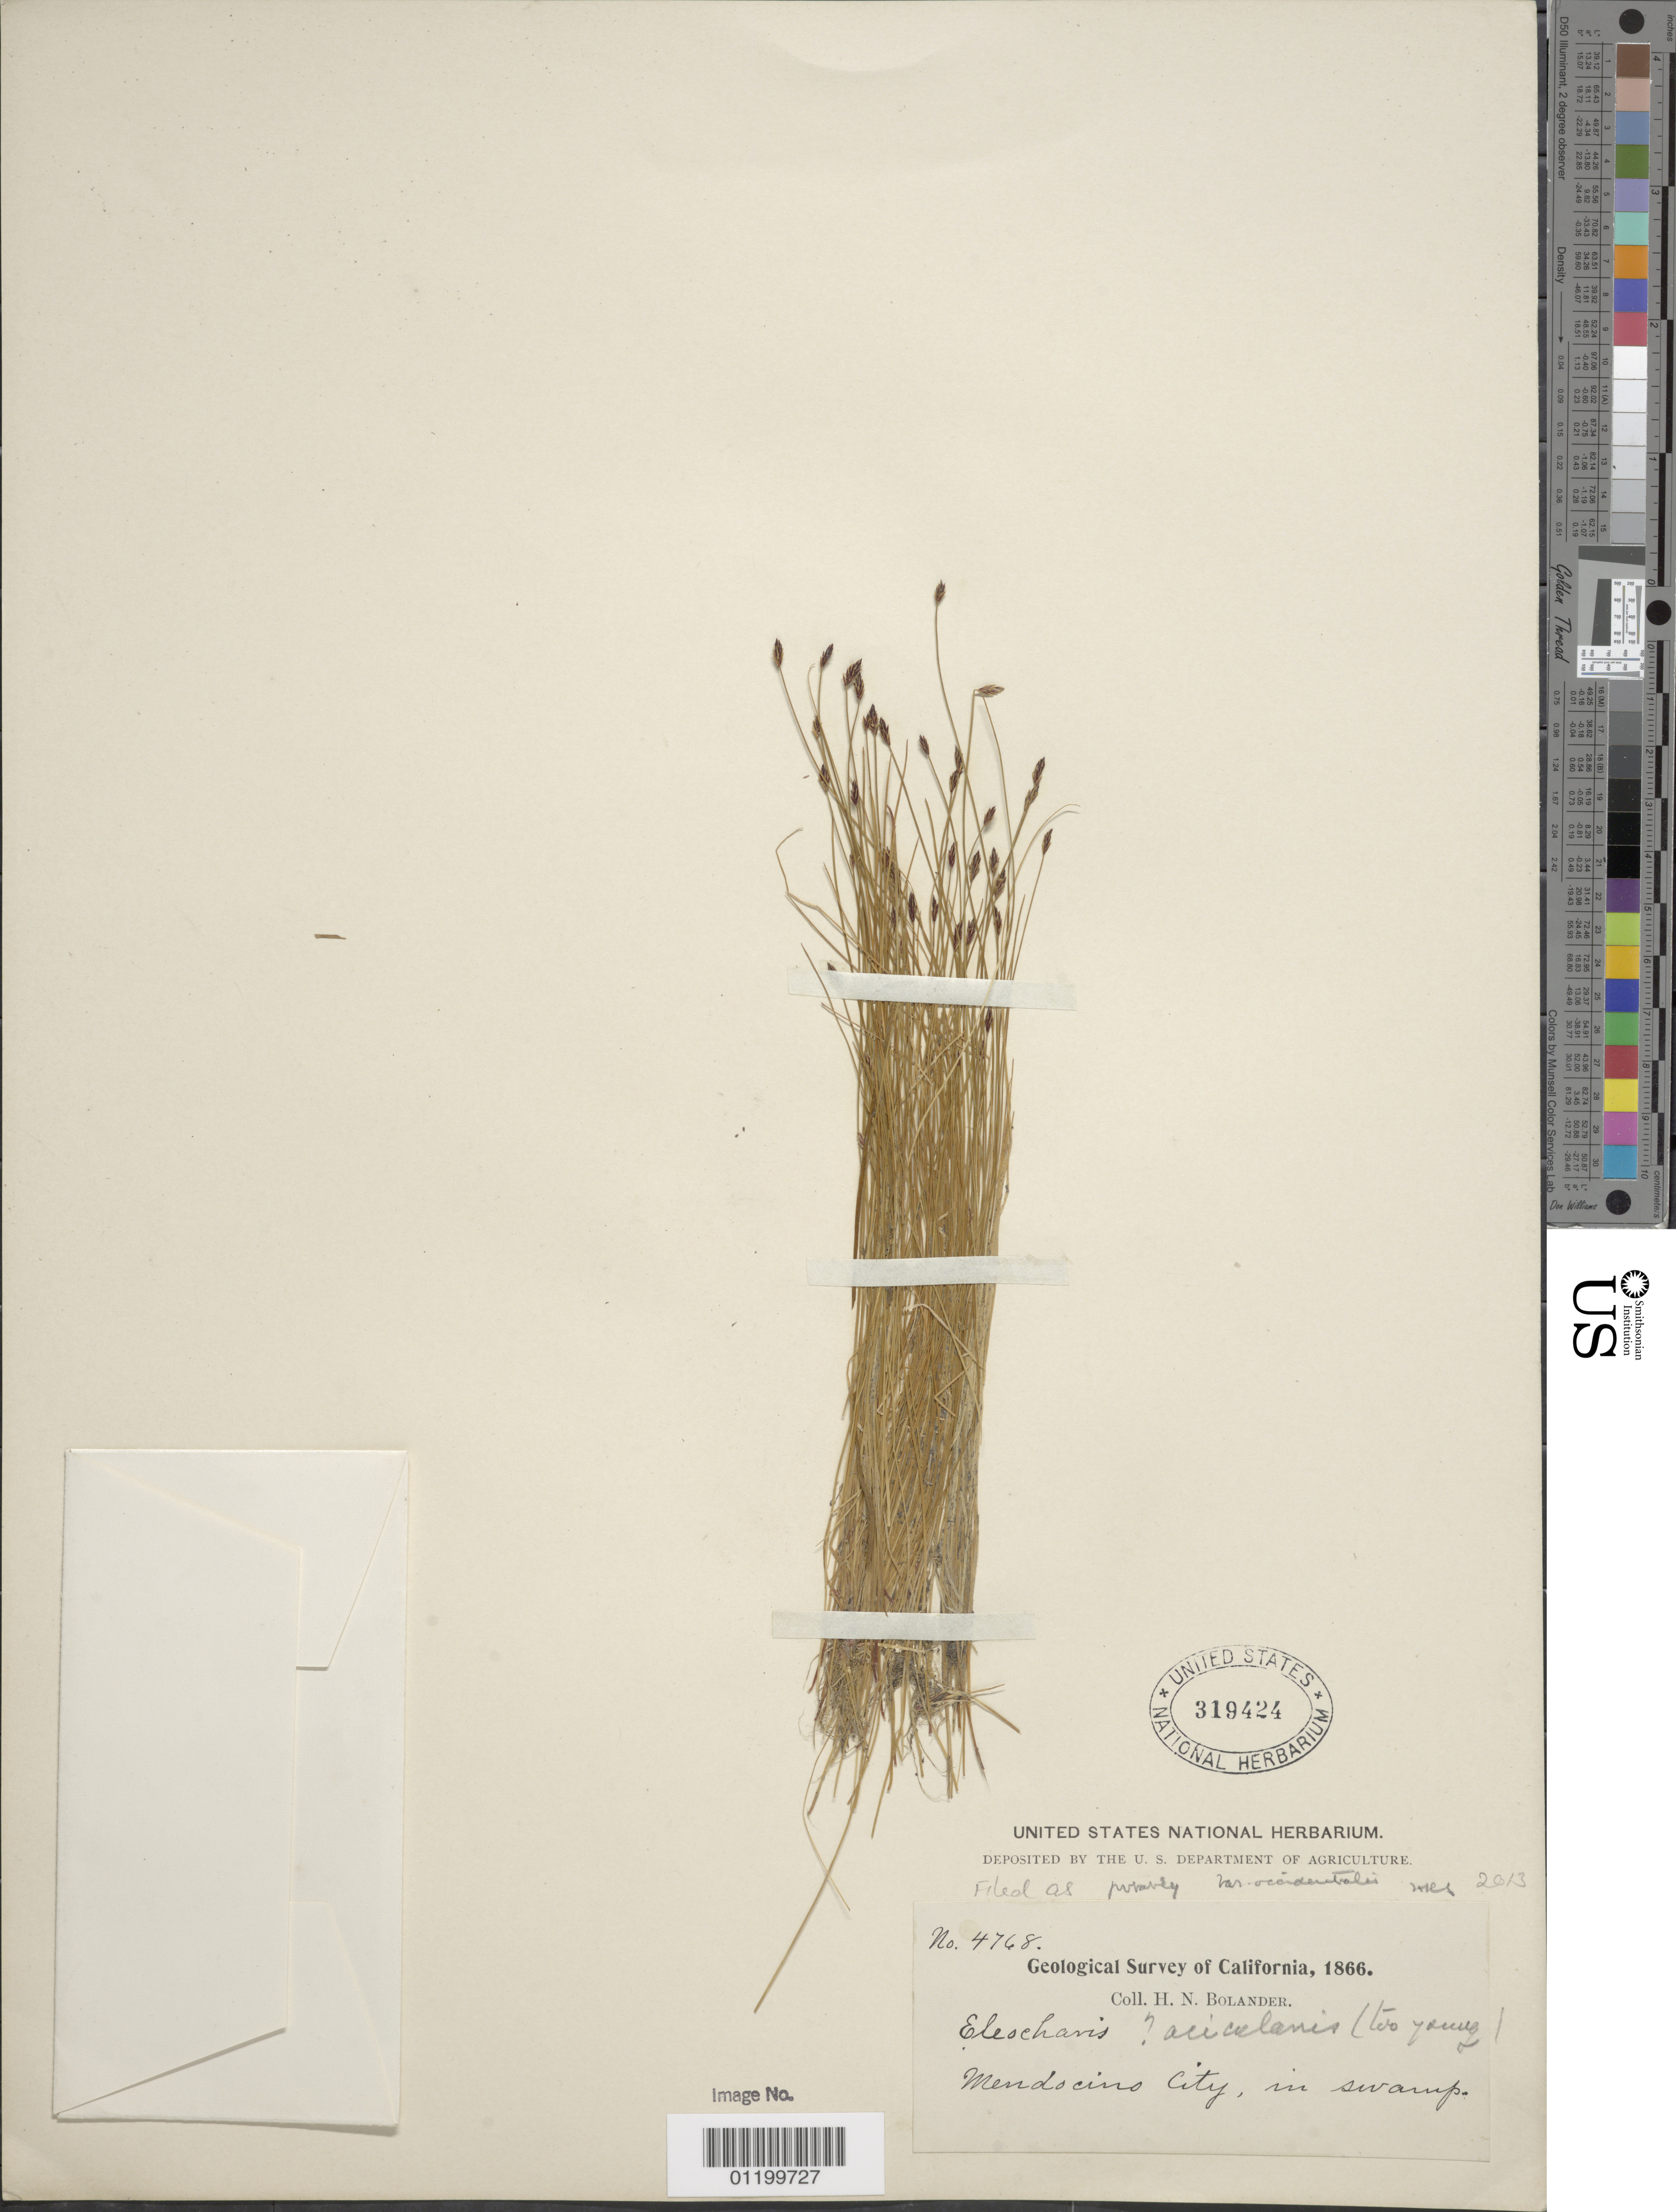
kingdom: Plantae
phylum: Tracheophyta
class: Liliopsida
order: Poales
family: Cyperaceae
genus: Eleocharis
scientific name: Eleocharis acicularis var. occidentalis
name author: Svenson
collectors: H. Bolander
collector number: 4768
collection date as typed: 1866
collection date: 1866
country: United States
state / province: California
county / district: Mendocino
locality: Mendocino City.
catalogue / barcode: US 319424